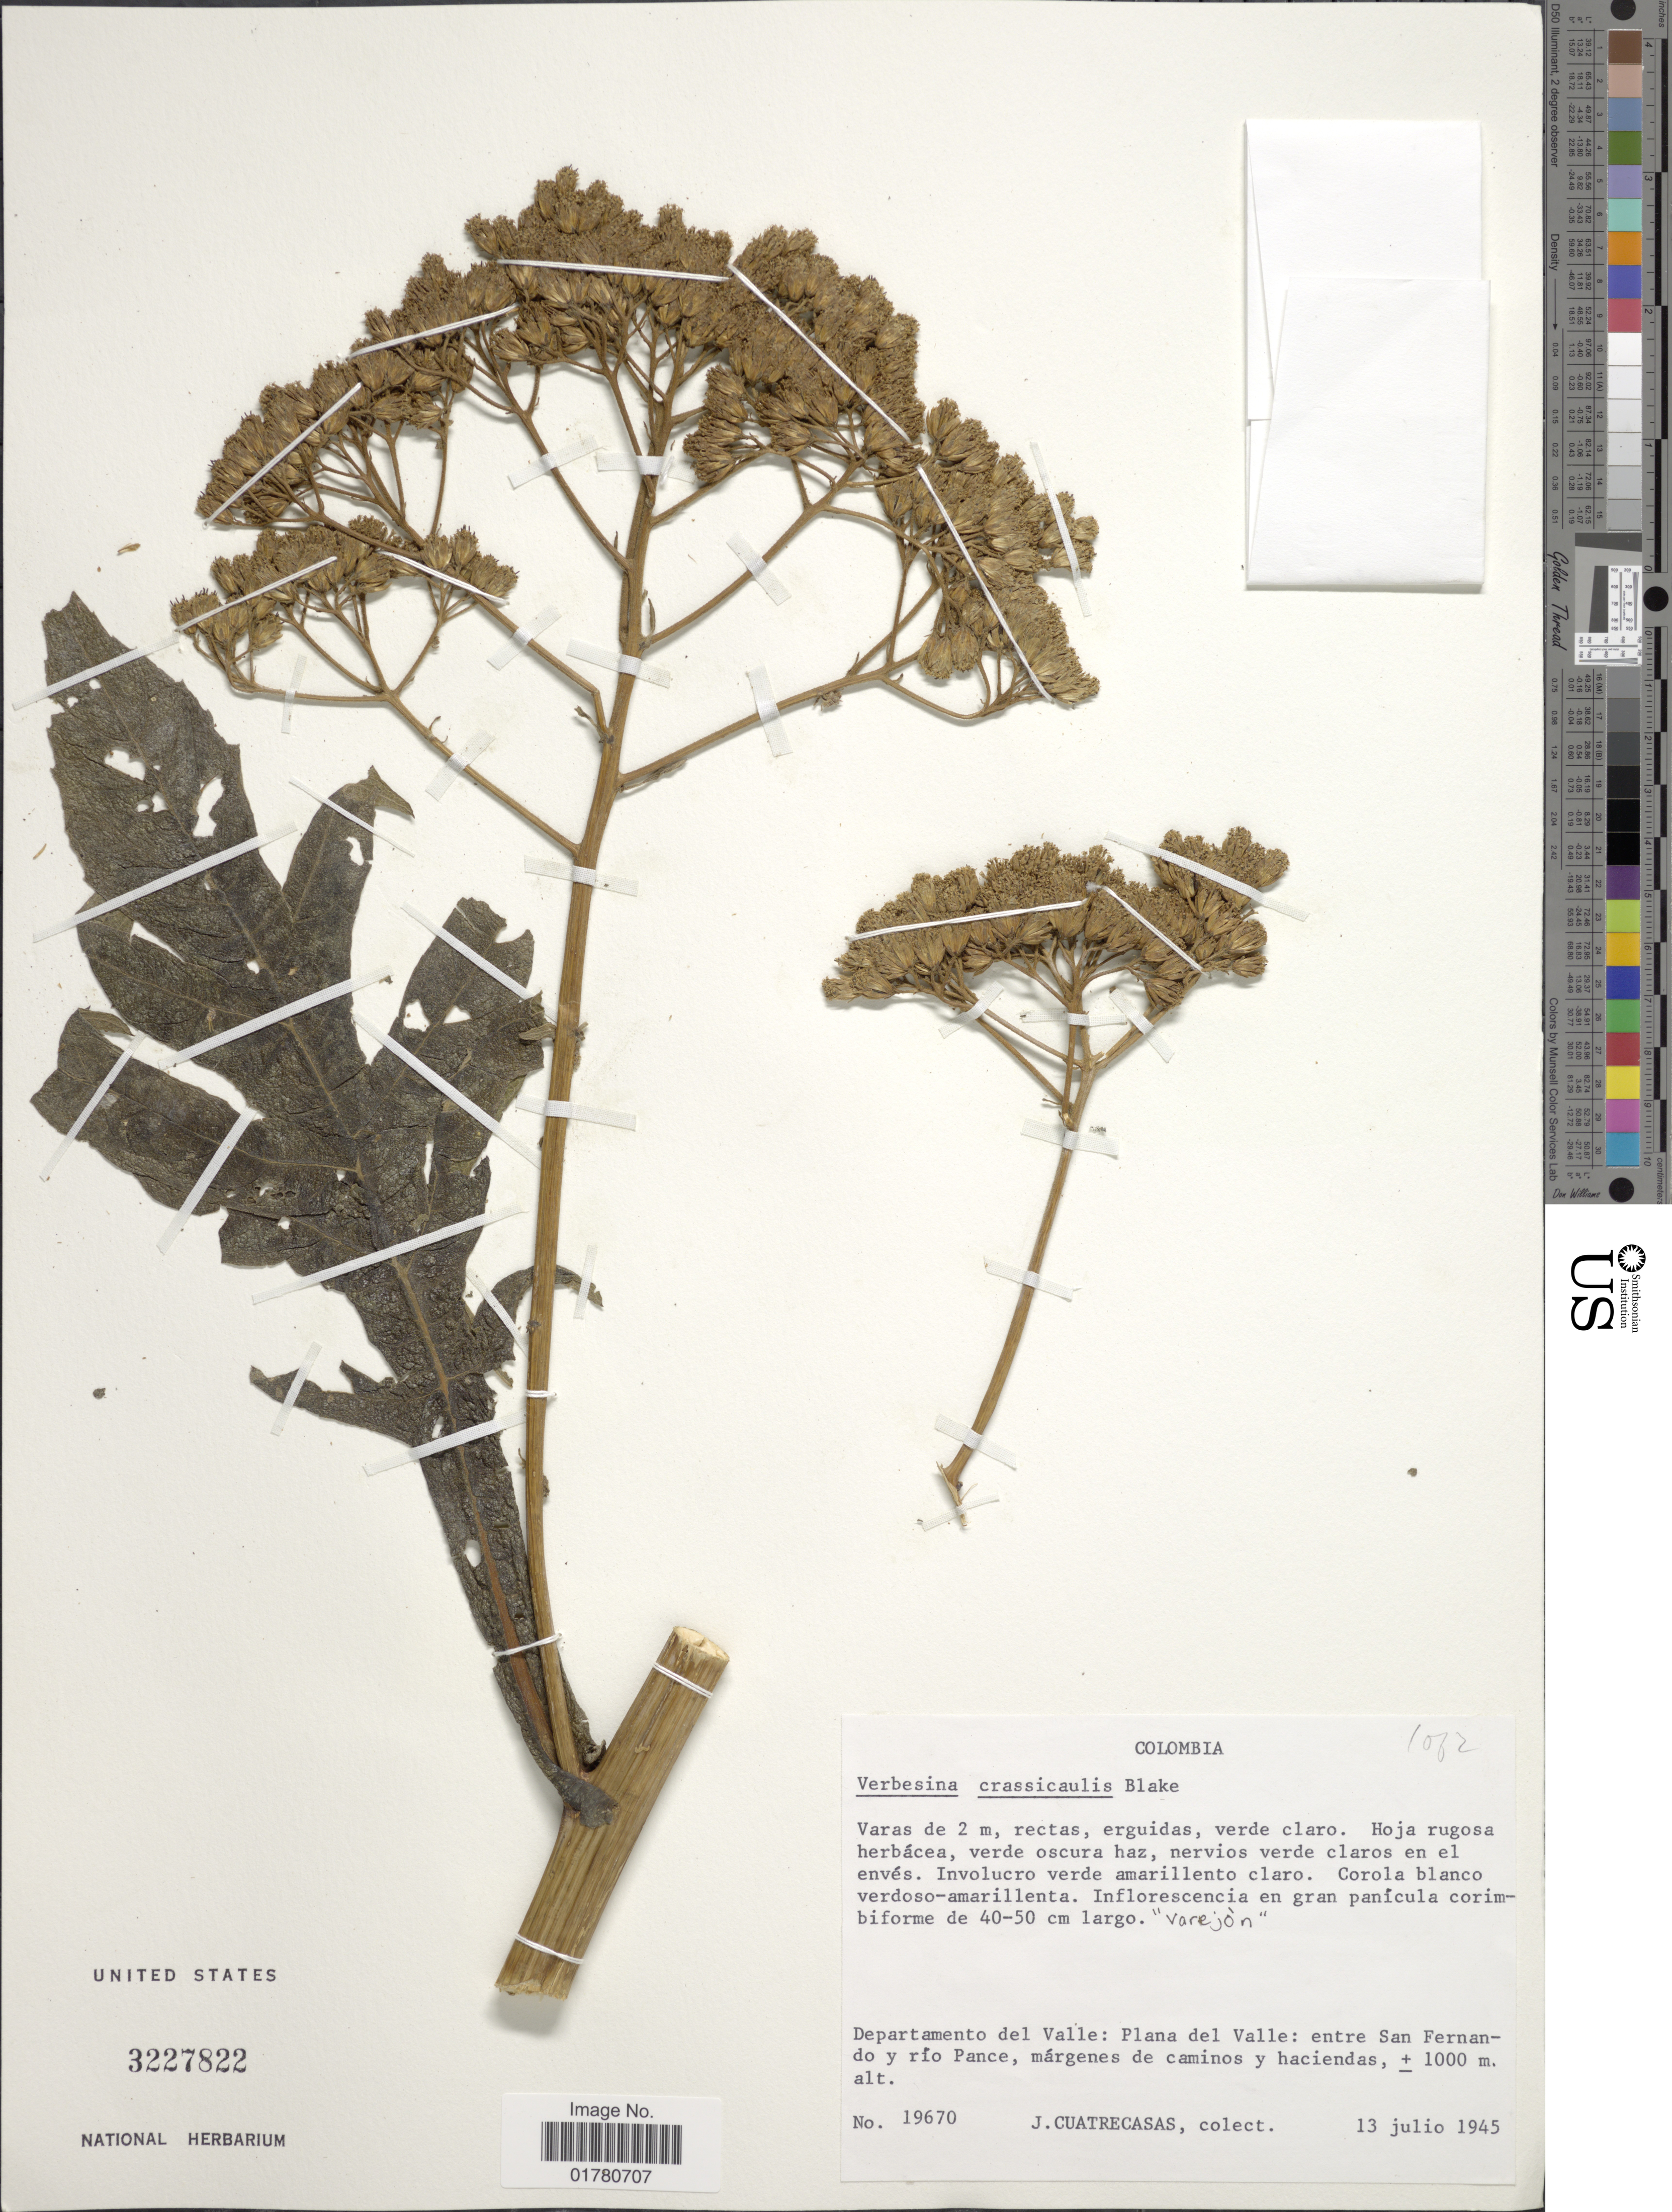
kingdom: Plantae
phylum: Tracheophyta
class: Magnoliopsida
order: Asterales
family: Asteraceae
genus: Verbesina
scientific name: Verbesina crassicaulis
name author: S.F. Blake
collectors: J. Cuatrecasas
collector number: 19670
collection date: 1945-07-13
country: Colombia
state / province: Valle del Cauca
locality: Departamento del Valle, Plana del Valle: entre San Fernando y río Pance, márgenes de caminos y haciendas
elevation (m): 1000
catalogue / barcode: US 3227822